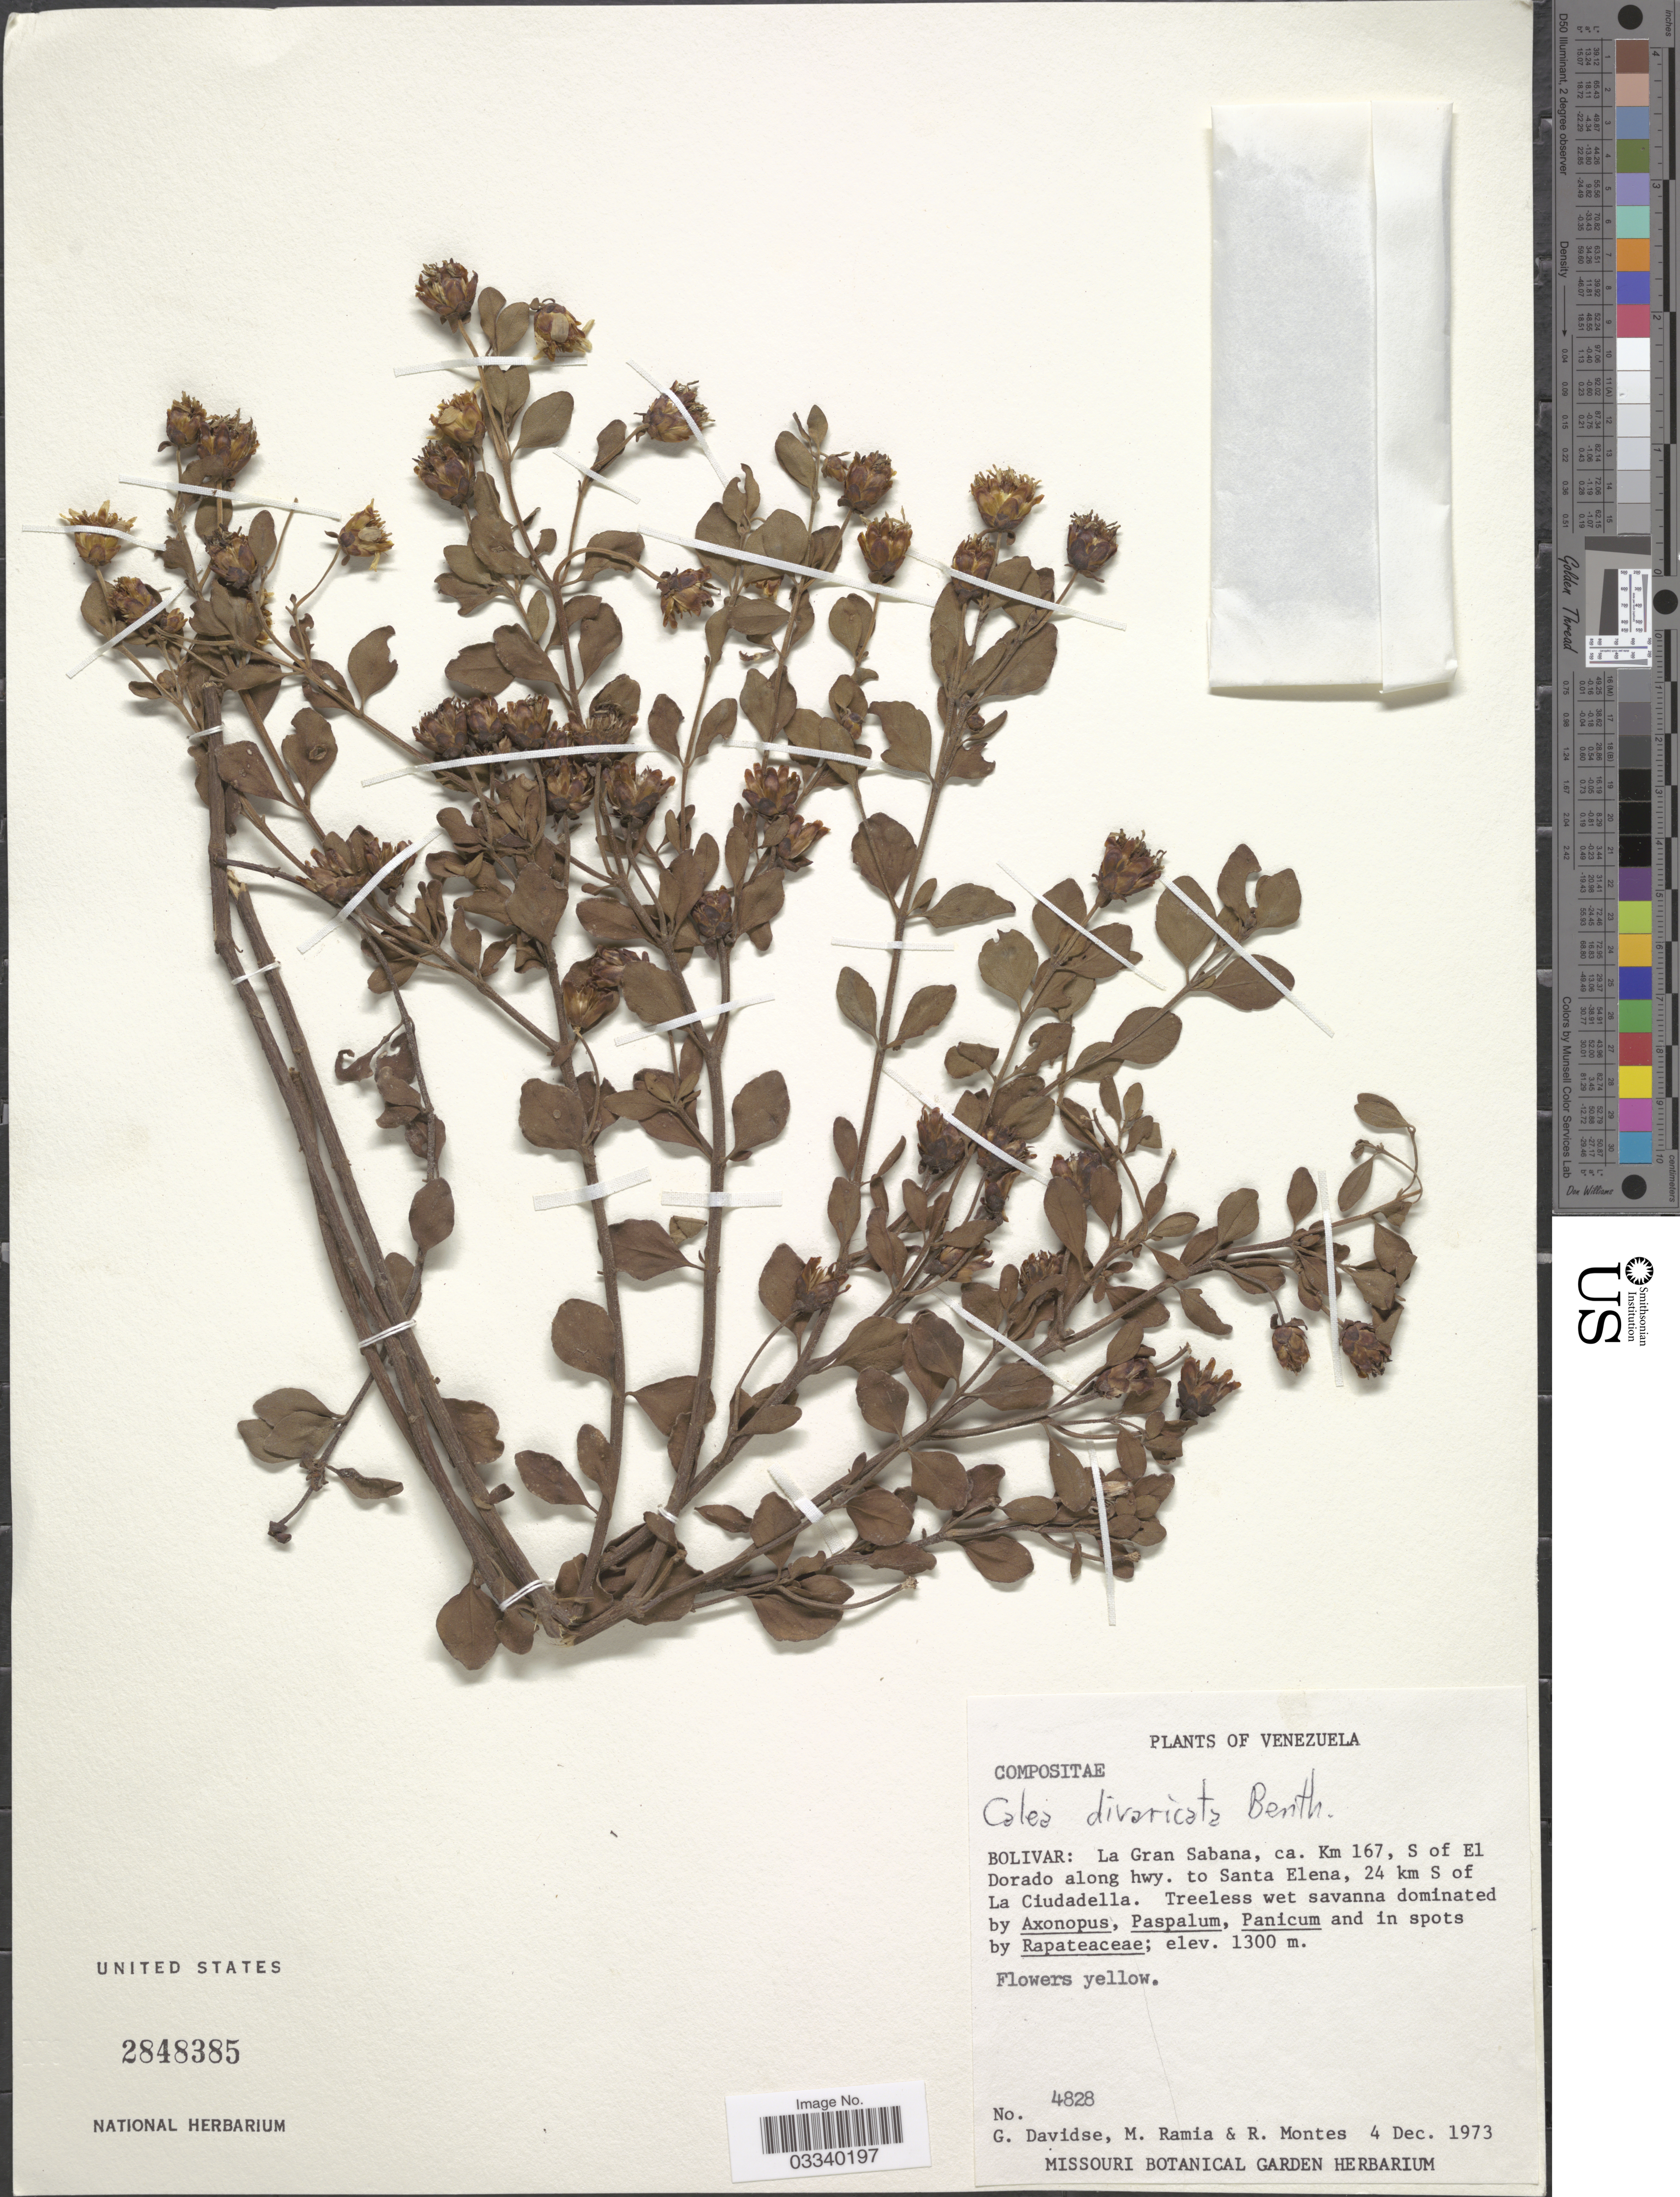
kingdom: Plantae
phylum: Tracheophyta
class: Magnoliopsida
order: Asterales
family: Asteraceae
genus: Calea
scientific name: Calea divaricata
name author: Benth.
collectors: G. Davidse, M. Ramia & R. Montes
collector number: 4828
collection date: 1973-12-04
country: Venezuela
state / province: Bolivar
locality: La Gran Sabana, ca. Km 167, S of El Dorado along hwy. to Santa Elena, 24 km S of La Ciudadella.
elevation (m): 1300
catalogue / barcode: US 2848385